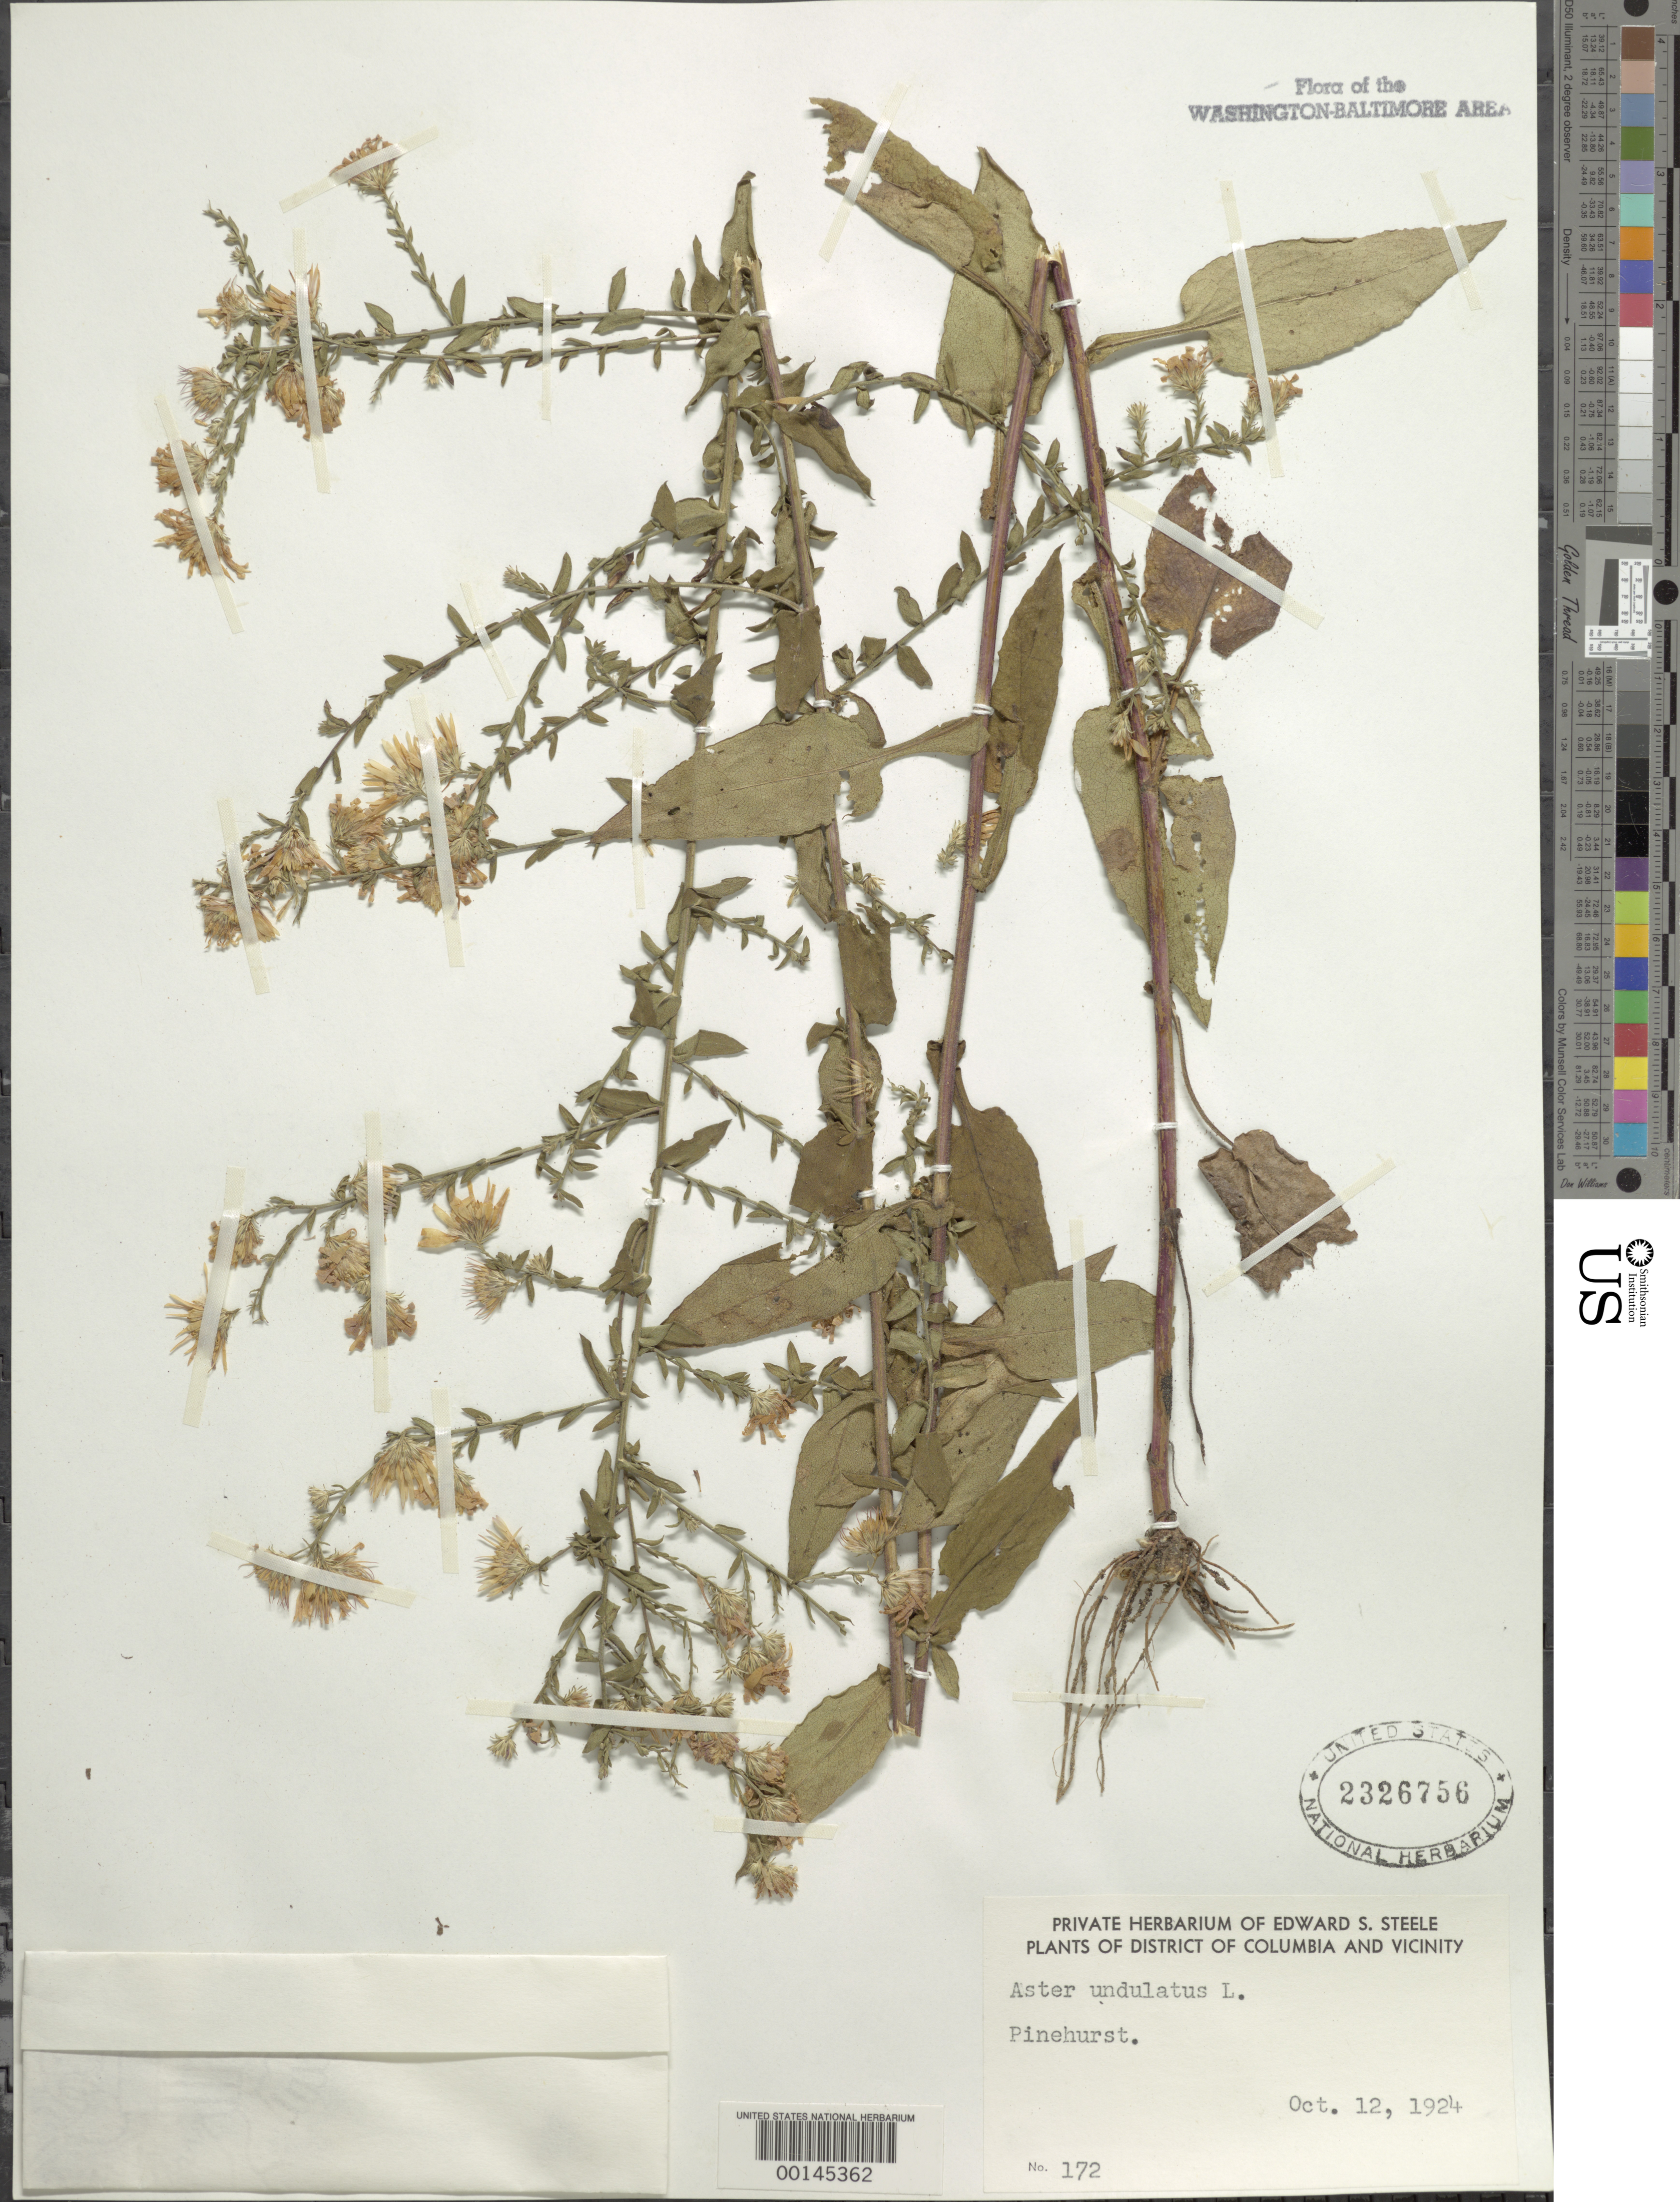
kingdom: Plantae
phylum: Tracheophyta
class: Magnoliopsida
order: Asterales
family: Asteraceae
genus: Symphyotrichum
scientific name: Symphyotrichum undulatum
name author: (L.) G.L. Nesom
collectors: E. Steele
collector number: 172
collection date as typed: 12 Oct 1924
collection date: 1924-10-12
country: United States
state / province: District of Columbia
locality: Pinehurst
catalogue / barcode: US 2326756